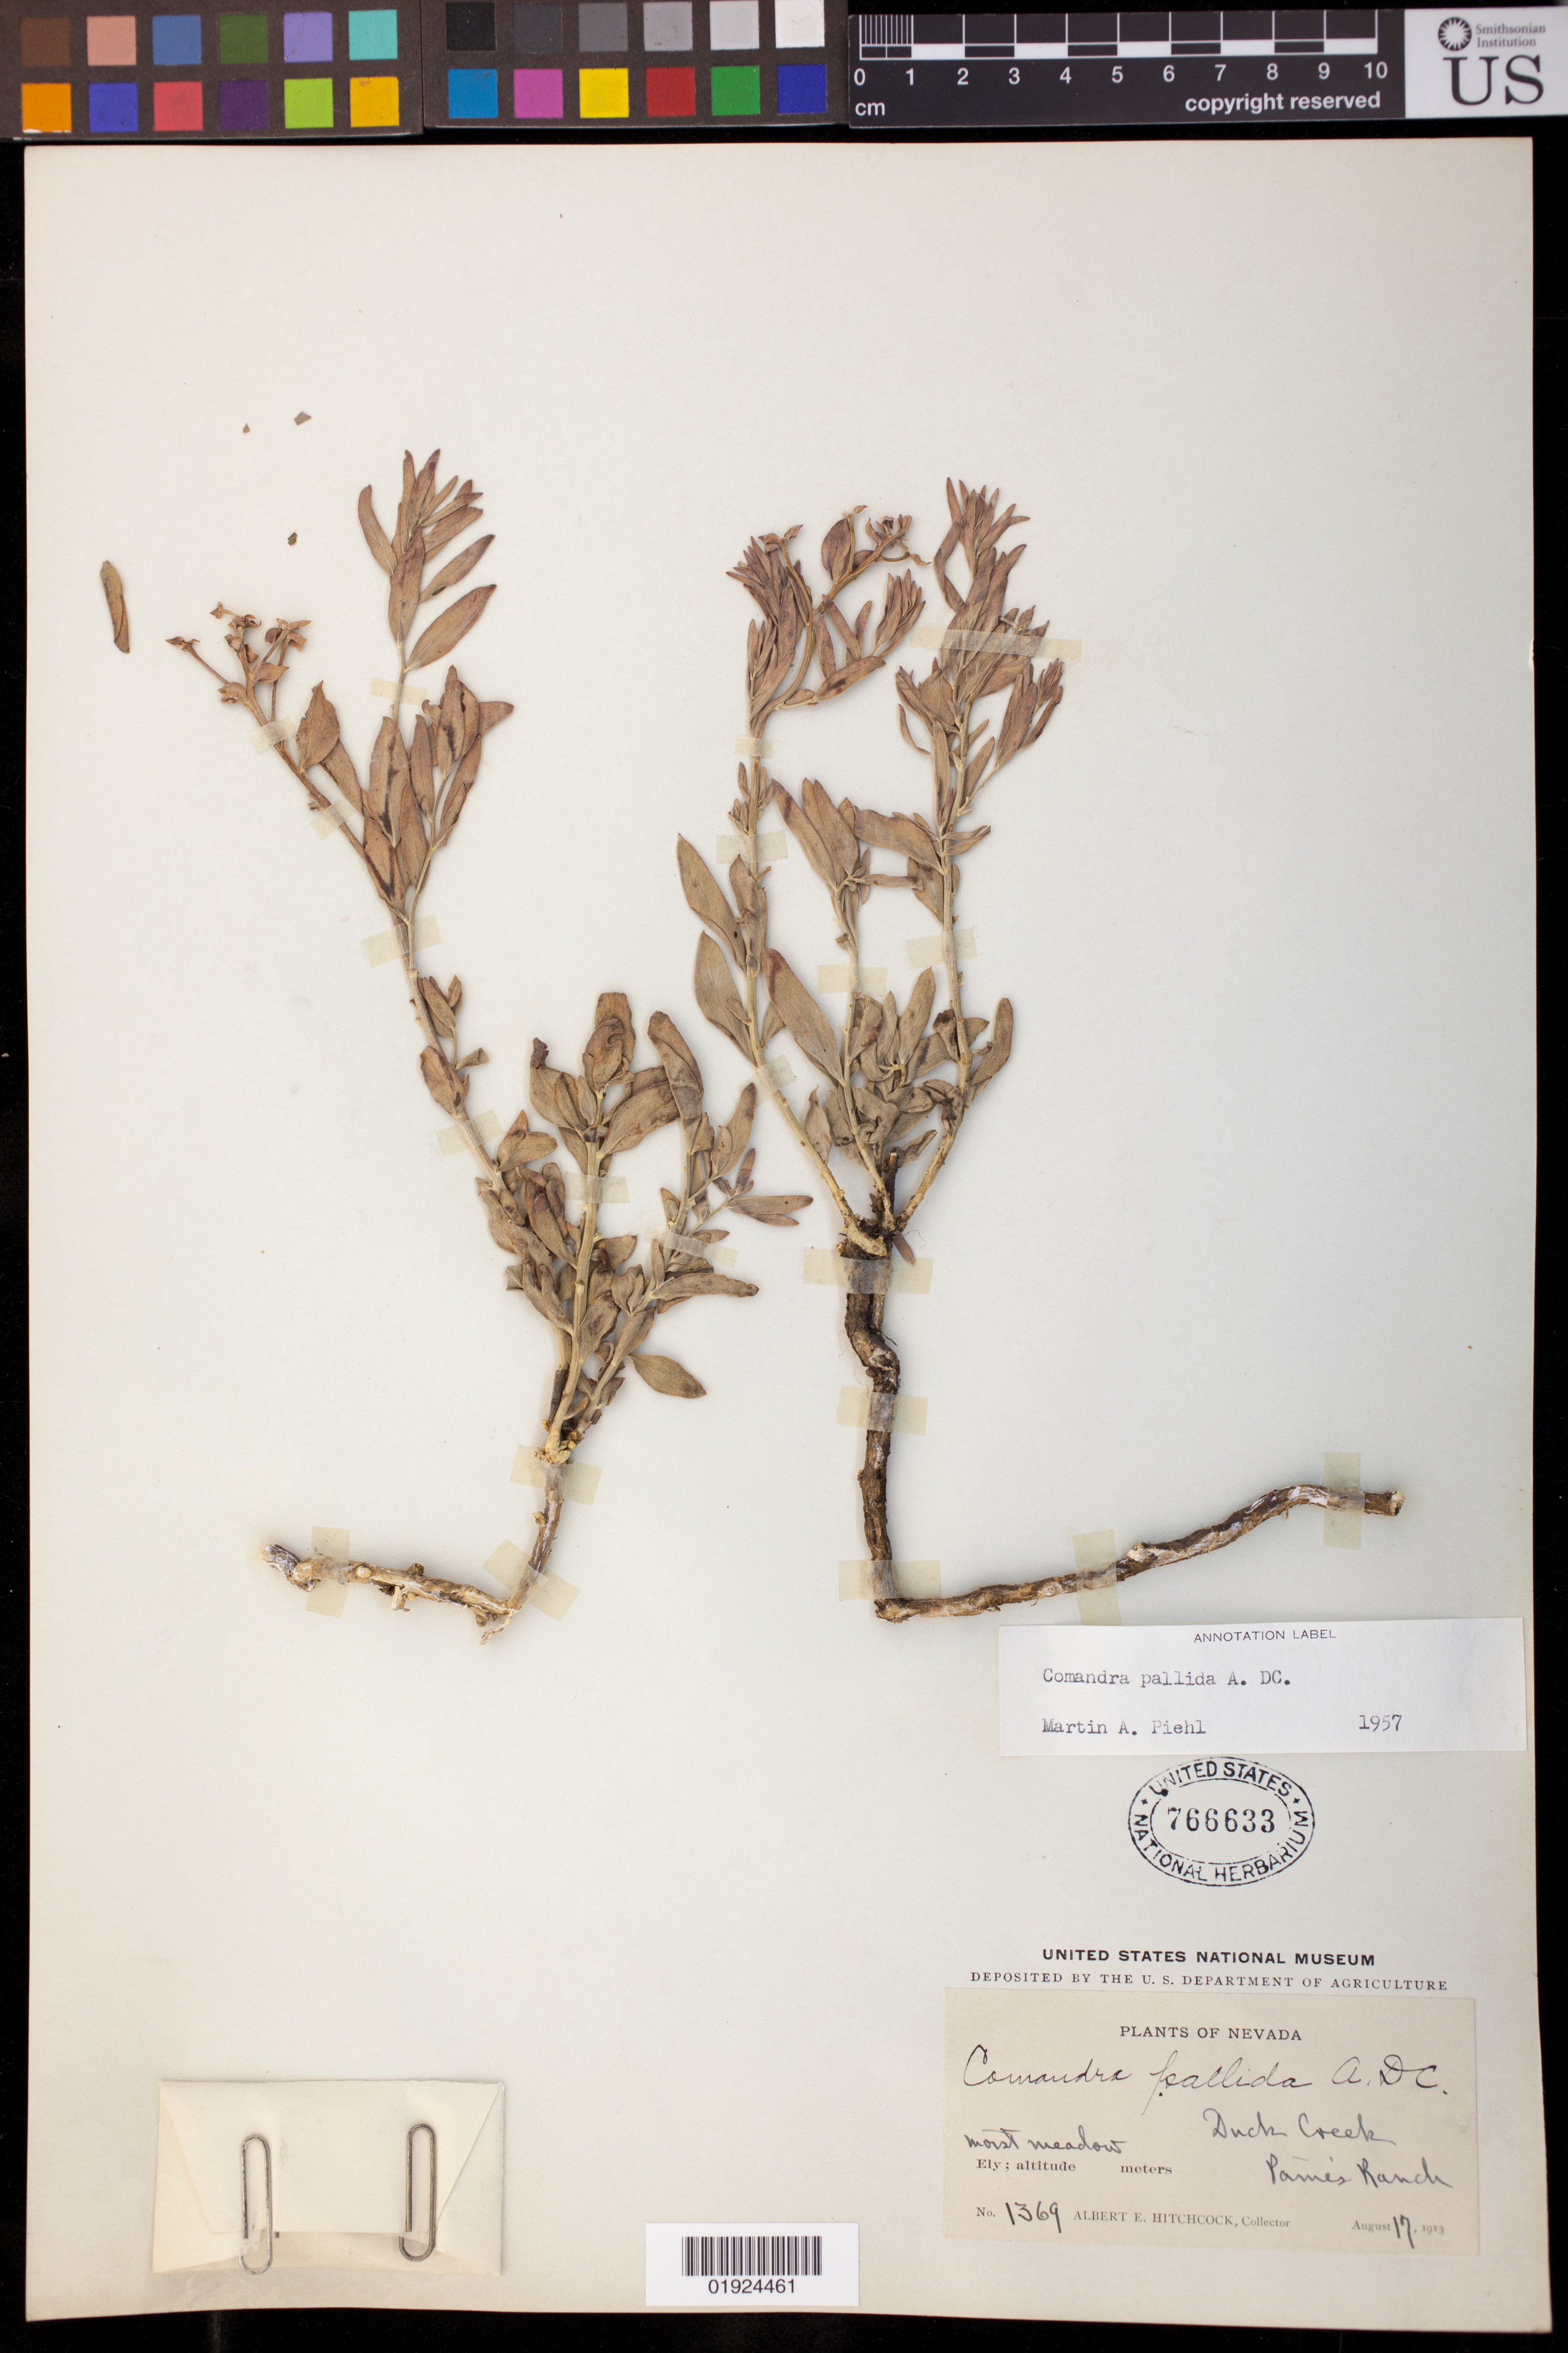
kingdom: Plantae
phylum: Tracheophyta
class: Magnoliopsida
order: Santalales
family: Comandraceae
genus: Comandra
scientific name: Comandra pallida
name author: A. DC.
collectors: A. Hitchcock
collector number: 1369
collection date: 1913-08-17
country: United States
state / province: Nevada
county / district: White Pine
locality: Duck Creek, Paine's Ranch, Ely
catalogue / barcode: US 766633